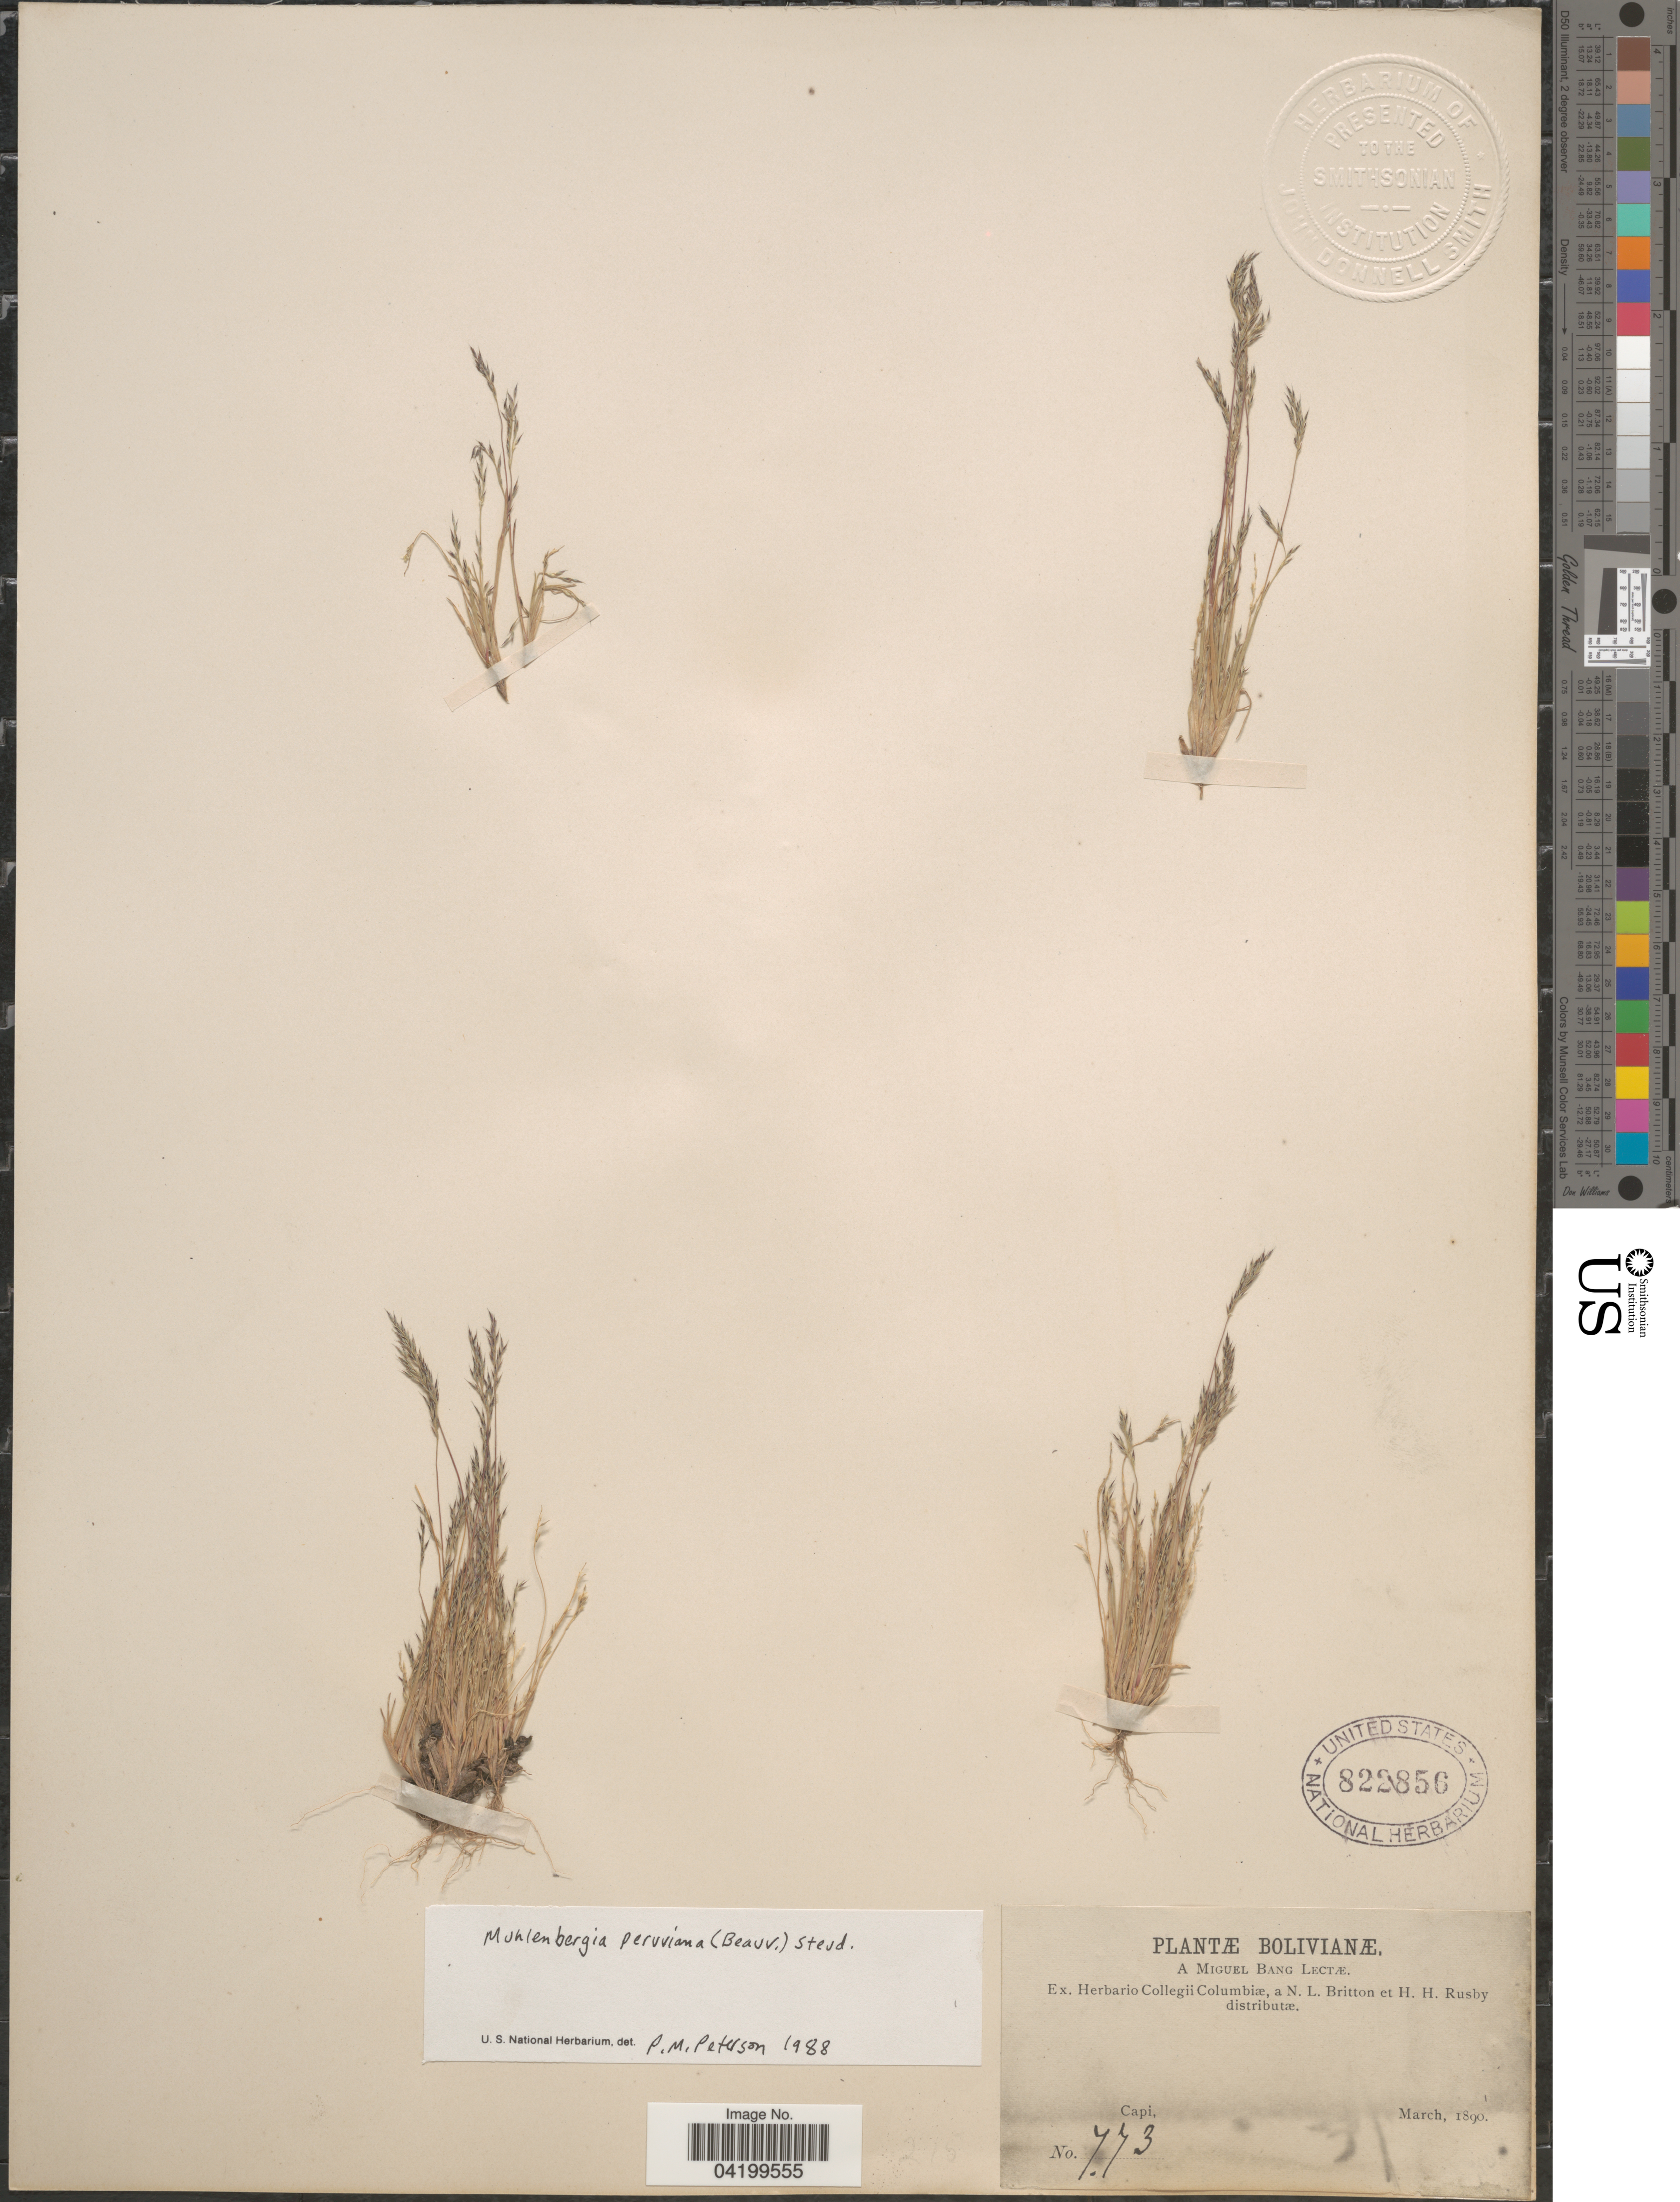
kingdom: Plantae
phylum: Tracheophyta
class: Liliopsida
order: Poales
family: Poaceae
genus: Muhlenbergia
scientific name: Muhlenbergia peruviana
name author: (P. Beauv.) Steud.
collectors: M. Bang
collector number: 773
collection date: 1890-03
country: Bolivia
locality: Capi.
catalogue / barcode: US 822856